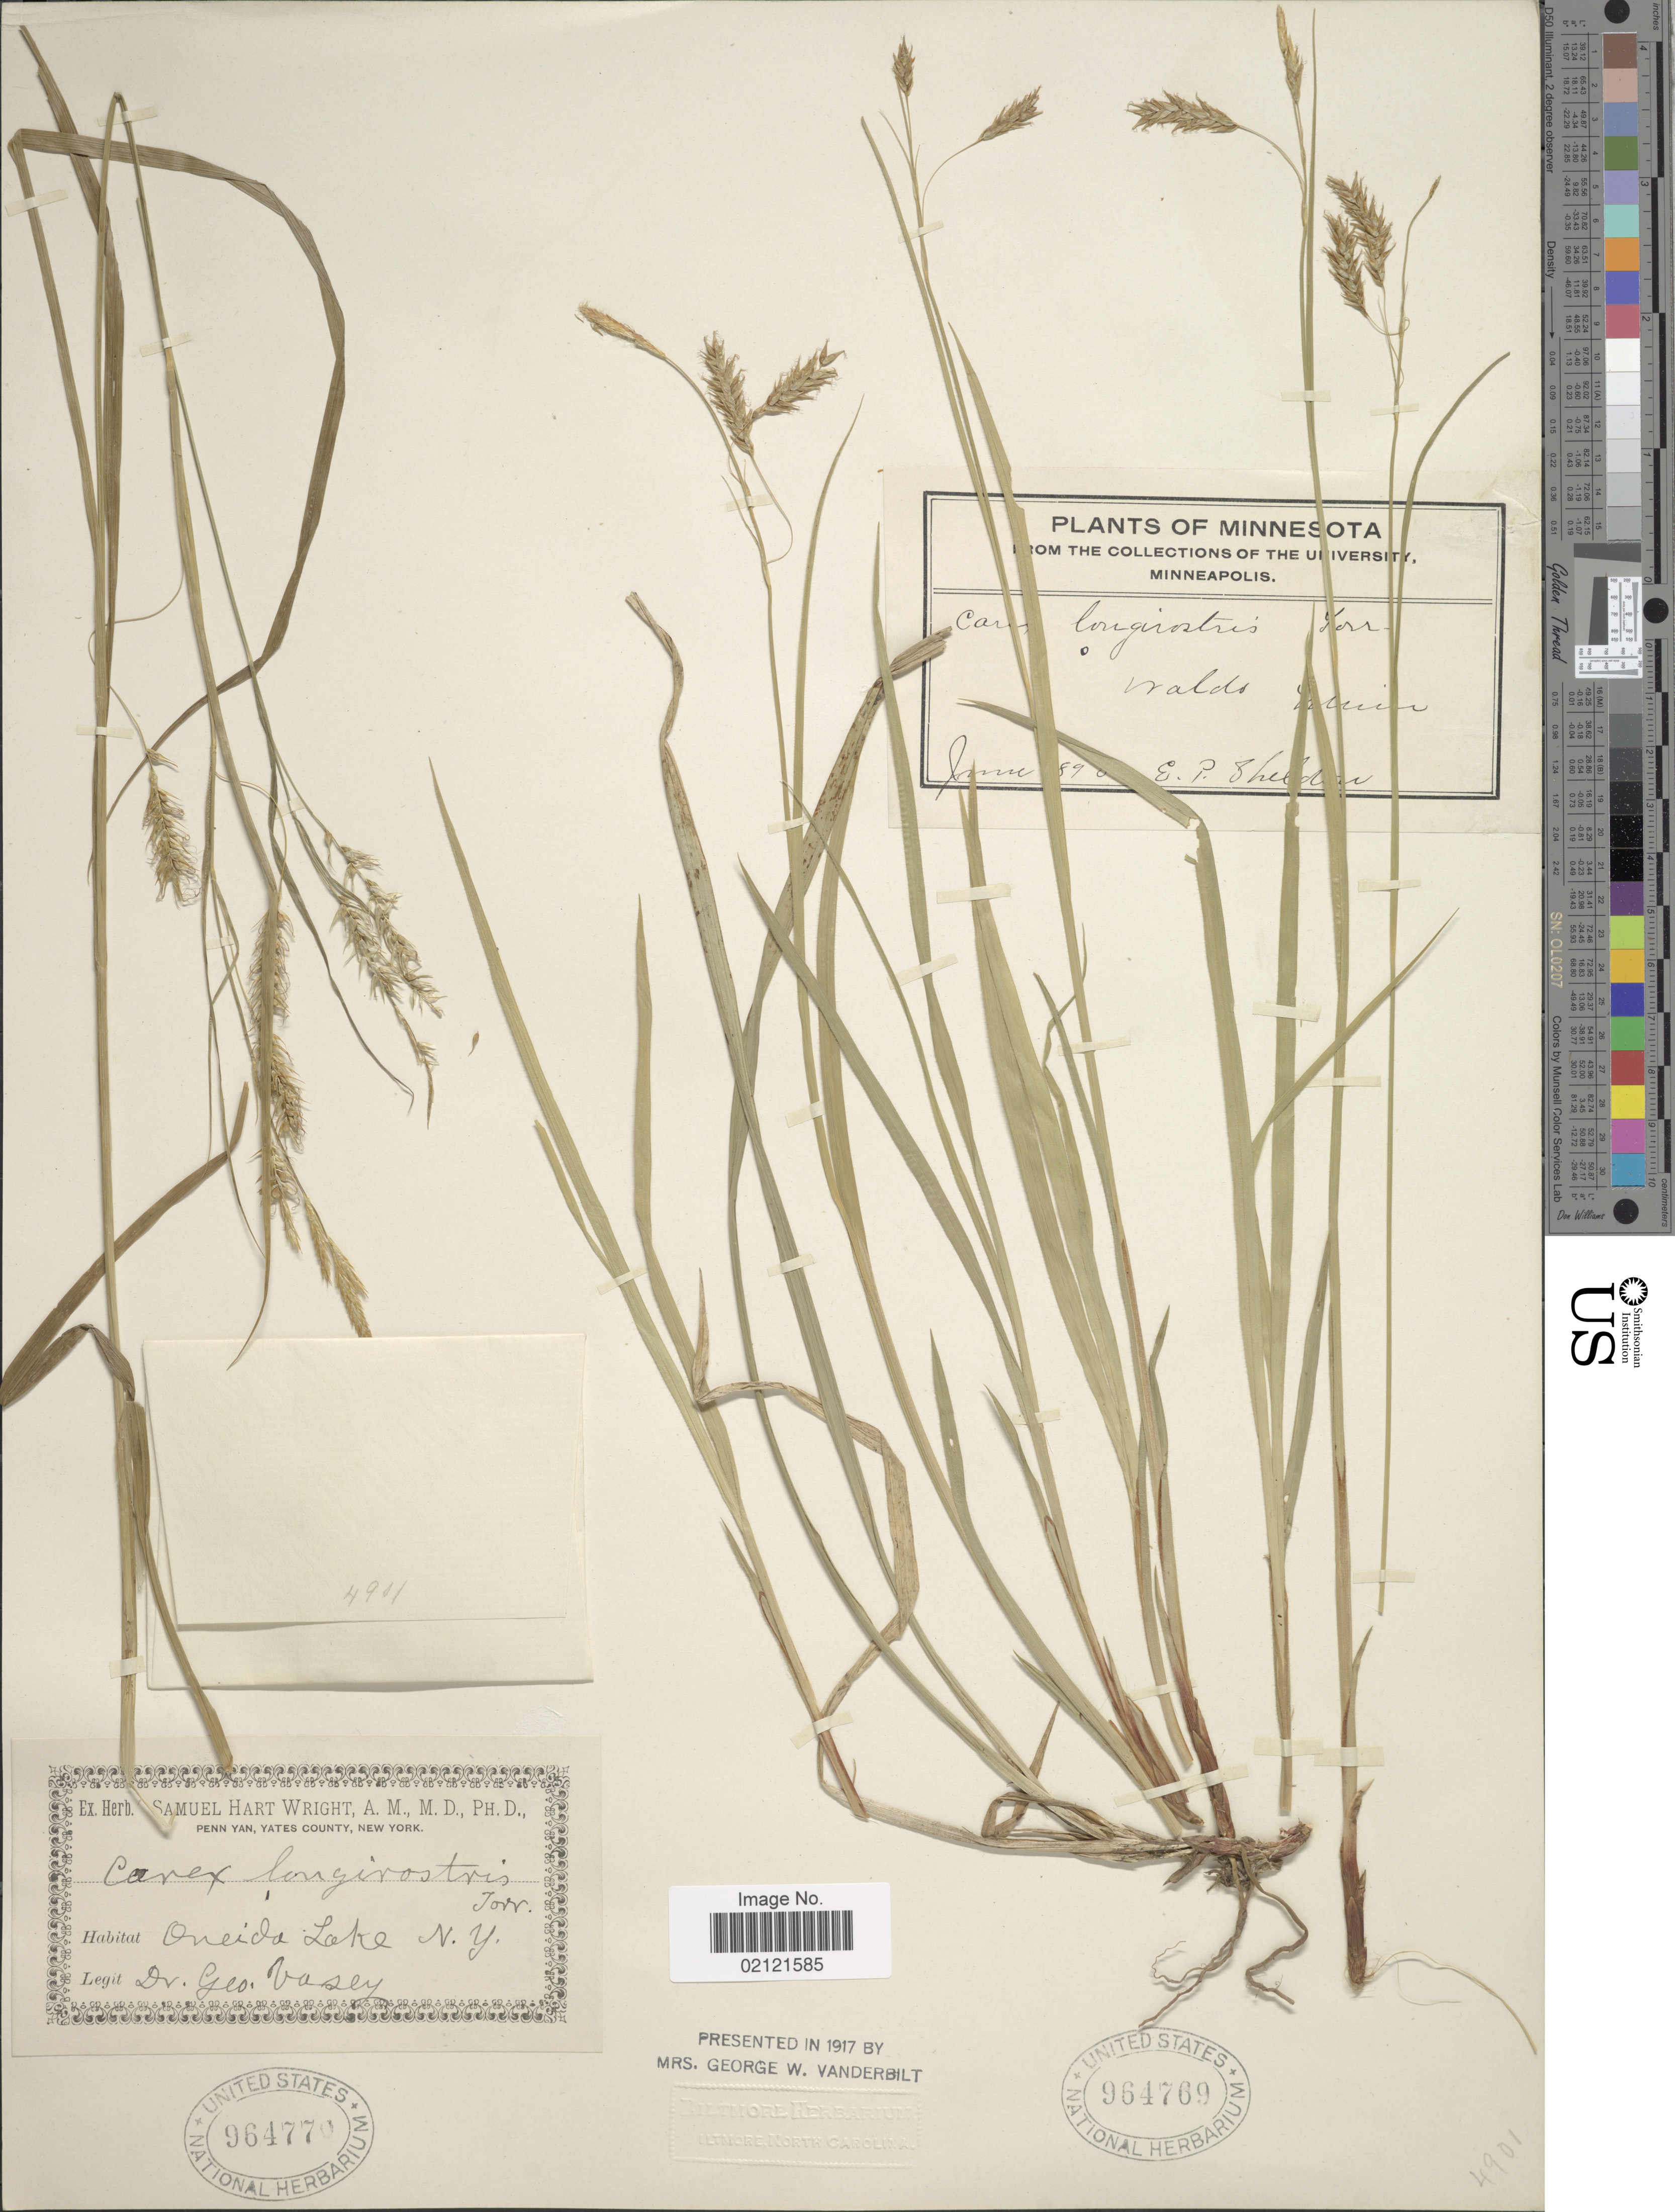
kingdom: Plantae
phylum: Tracheophyta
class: Liliopsida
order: Poales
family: Cyperaceae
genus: Carex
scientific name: Carex sprengelii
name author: Dewey ex Spreng.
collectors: E. P. Sheldon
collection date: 1890-06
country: United States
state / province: Minnesota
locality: Waldo, Minn.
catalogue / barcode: US 964769-2